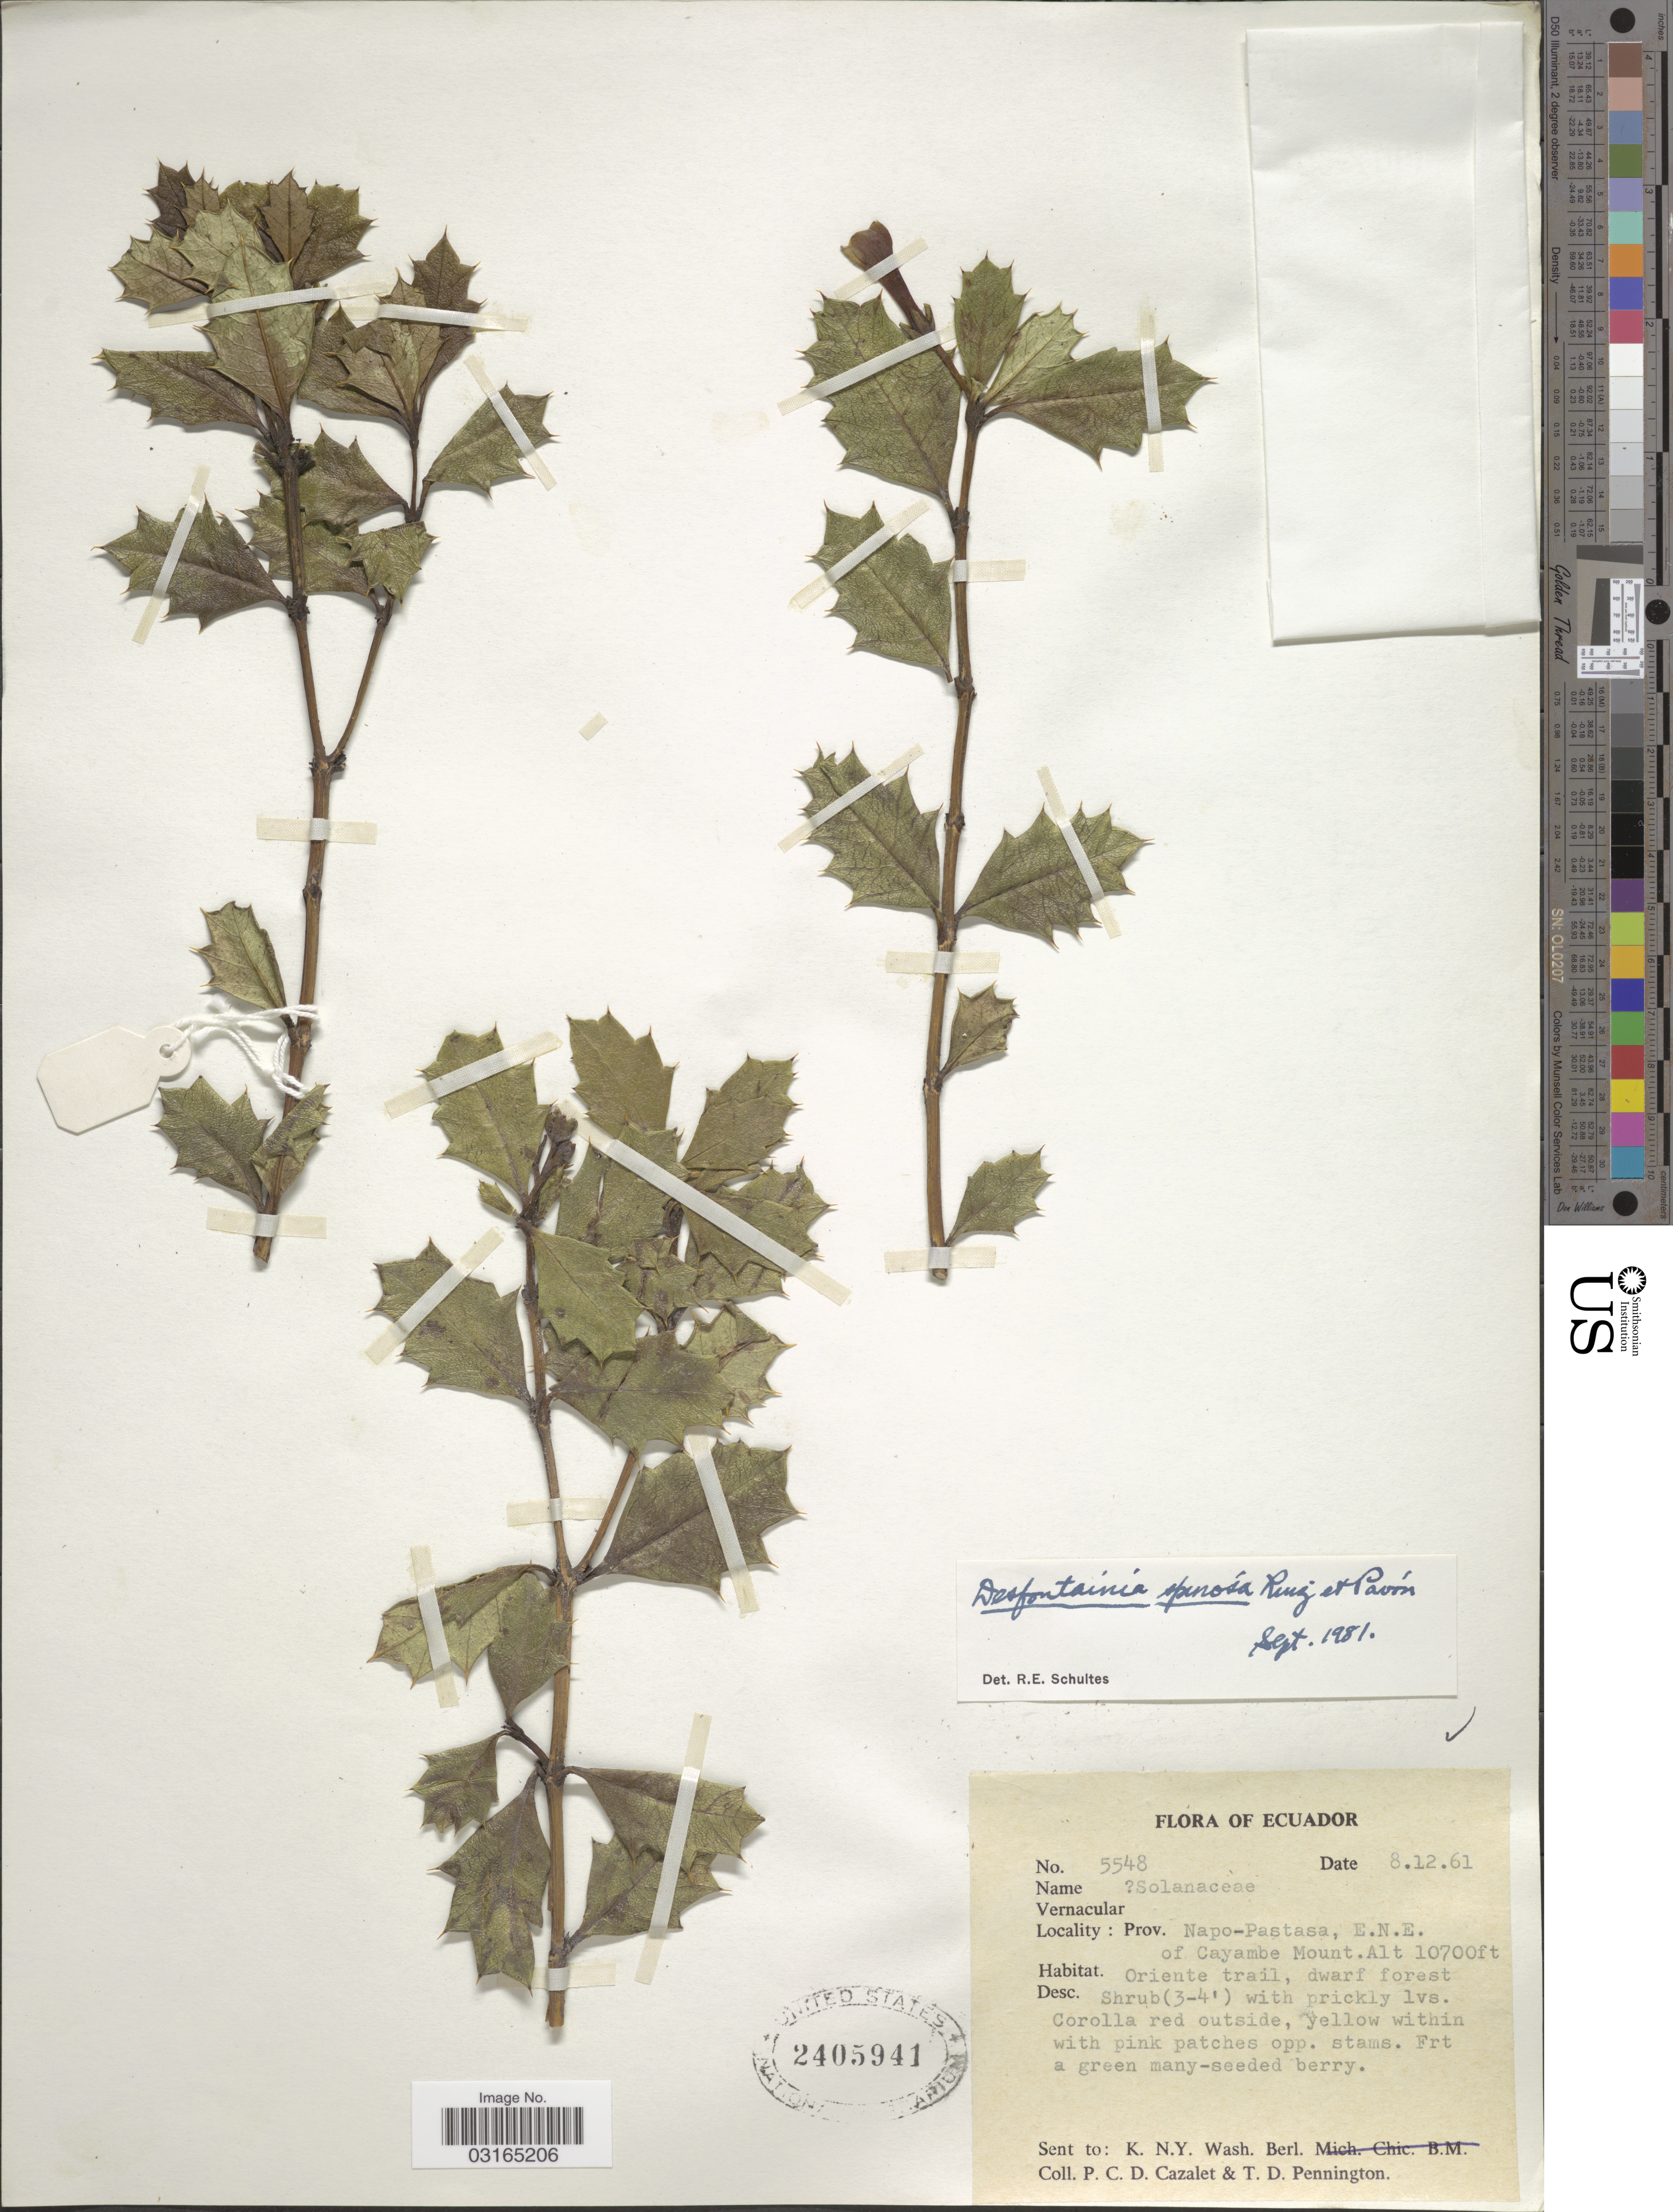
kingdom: Plantae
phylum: Tracheophyta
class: Magnoliopsida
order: Bruniales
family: Columelliaceae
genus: Desfontainia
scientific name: Desfontainia spinosa var. spinosa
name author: Ruiz & Pav.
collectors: P. C. D. Cazalet & T. D. Pennington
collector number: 5548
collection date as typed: Transcribed d/m/y: 8/12/61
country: Ecuador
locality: Prov. Napo-Pastasa, E.N.E. of Cayambe Mount. Oriente trail.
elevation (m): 3261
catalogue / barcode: US 2405941